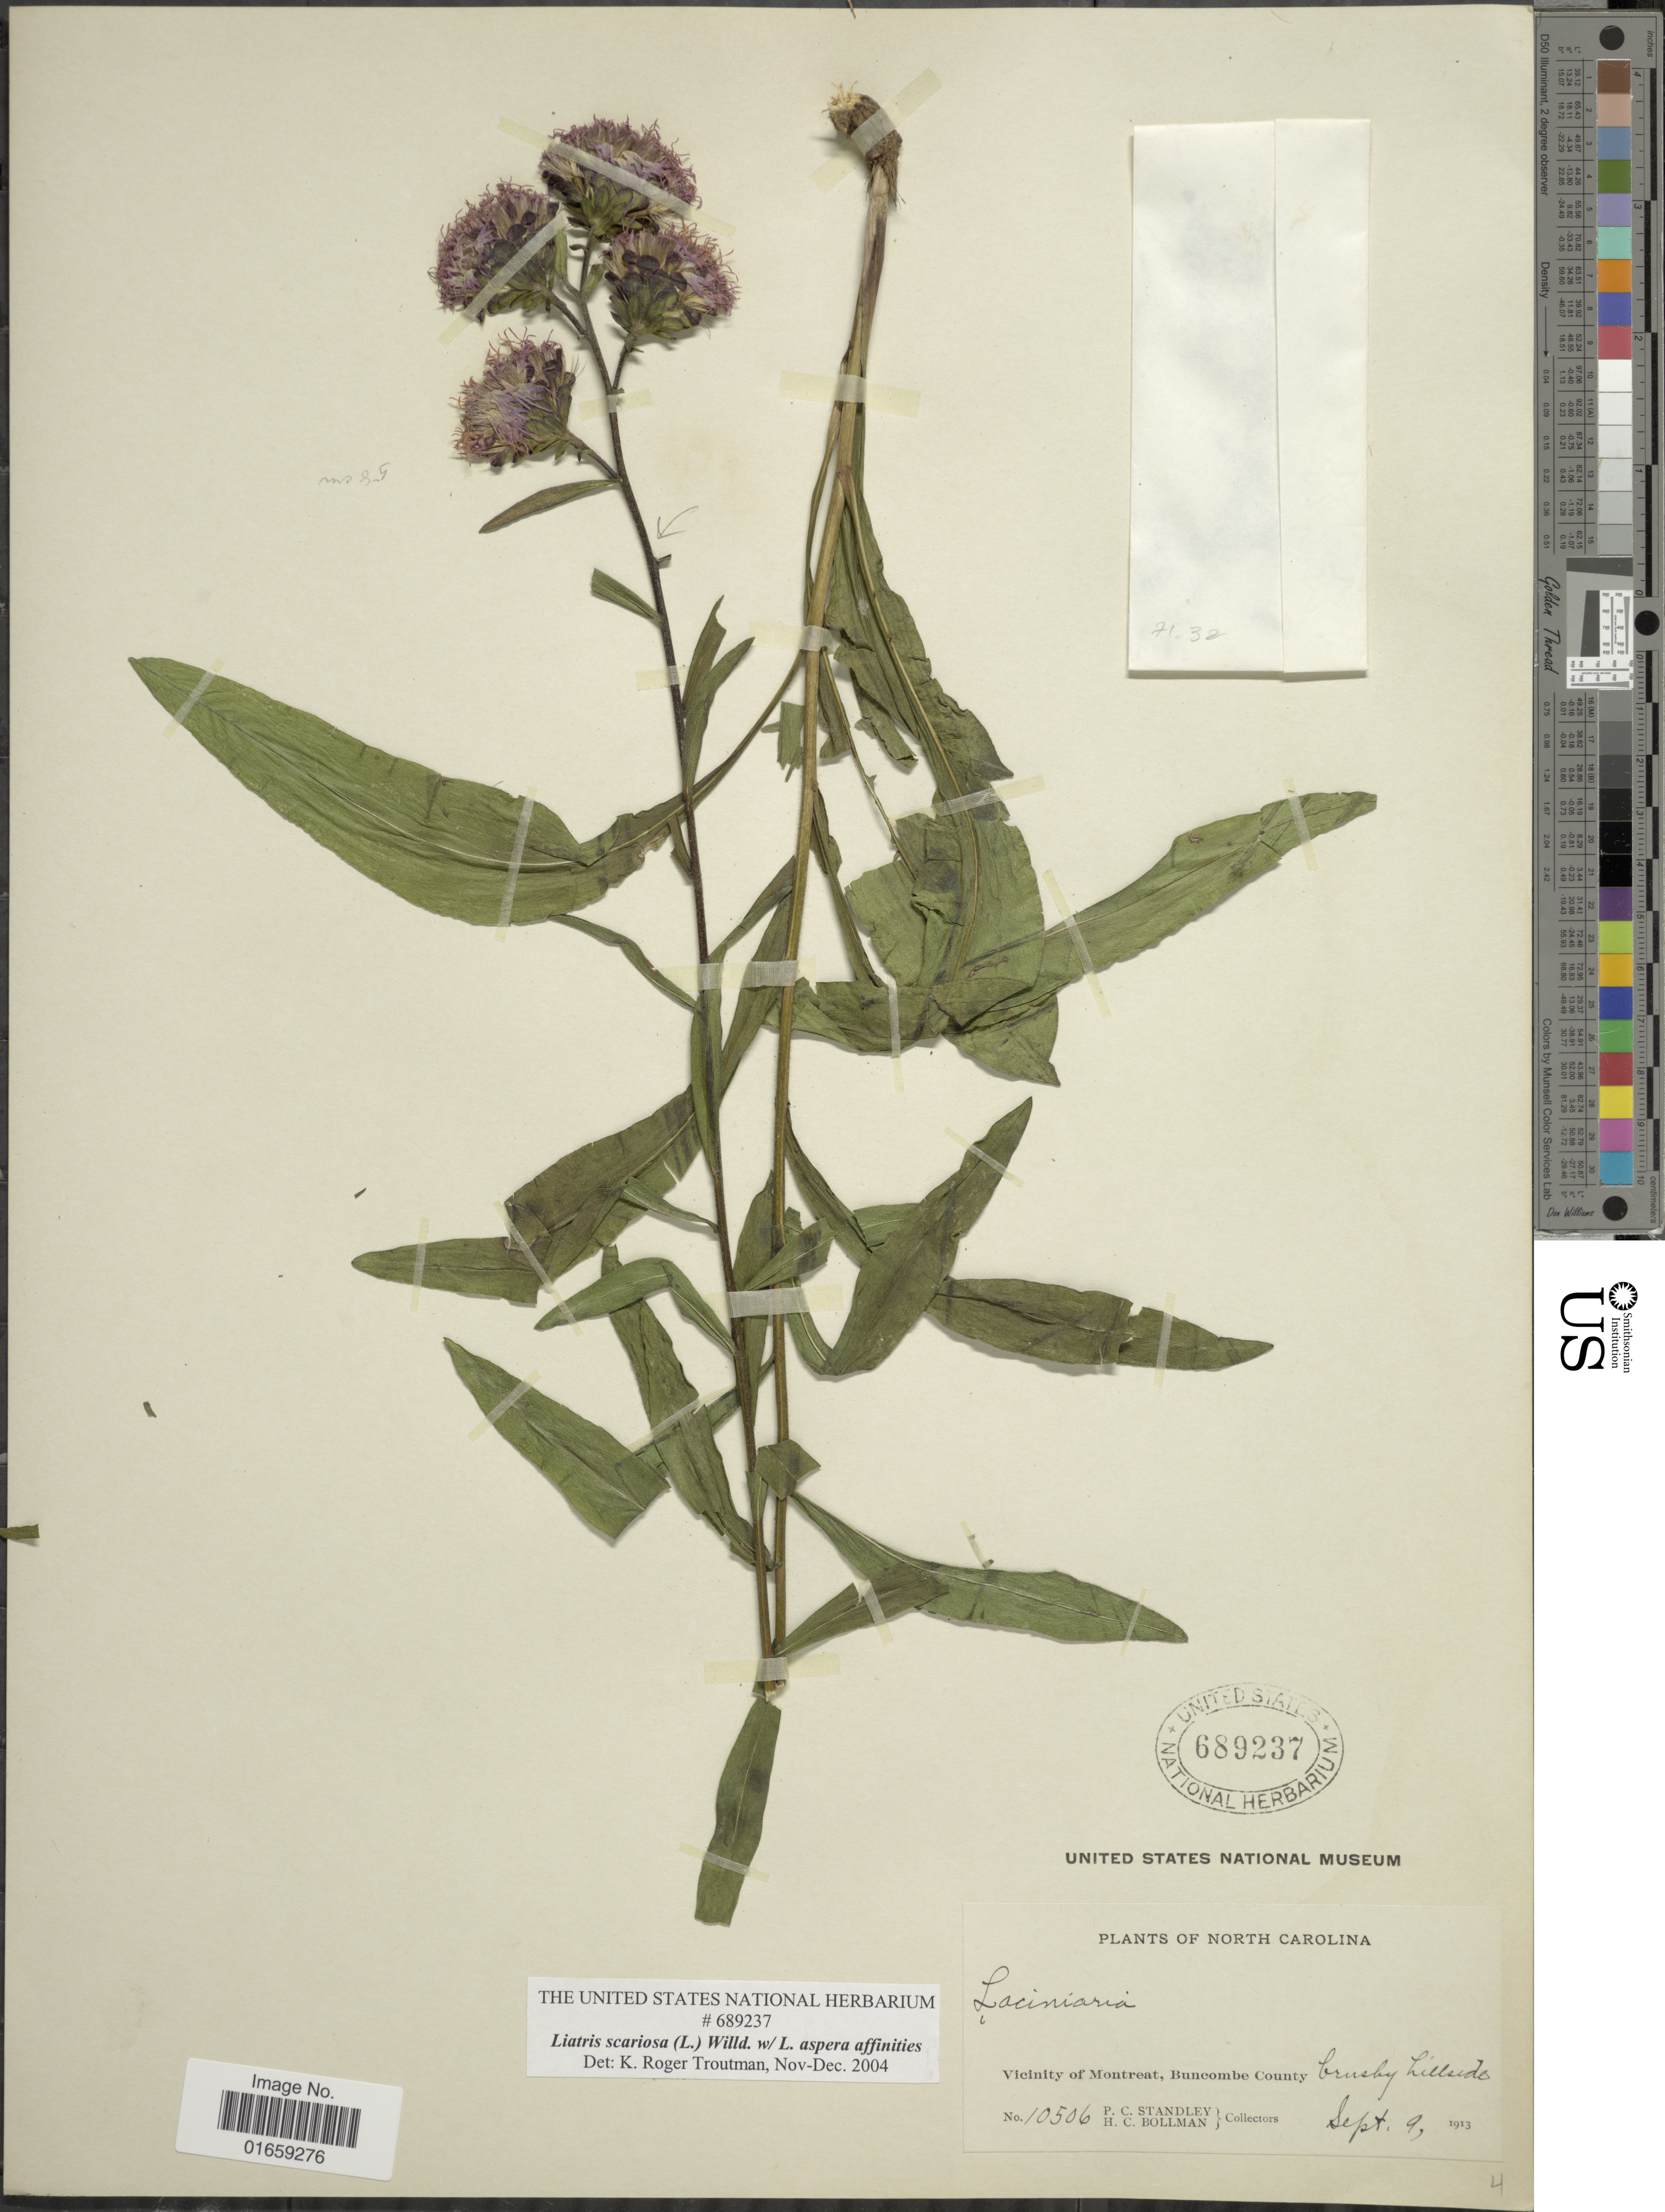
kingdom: Plantae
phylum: Tracheophyta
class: Magnoliopsida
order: Asterales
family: Asteraceae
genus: Liatris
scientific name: Liatris scariosa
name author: (L.) Willd.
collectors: P. C. Standley & H. C. Bollman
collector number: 10506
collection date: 1913-09-09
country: United States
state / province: North Carolina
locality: Vicinity of Montreat, Buncombe County, brushy hillsides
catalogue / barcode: US 689237